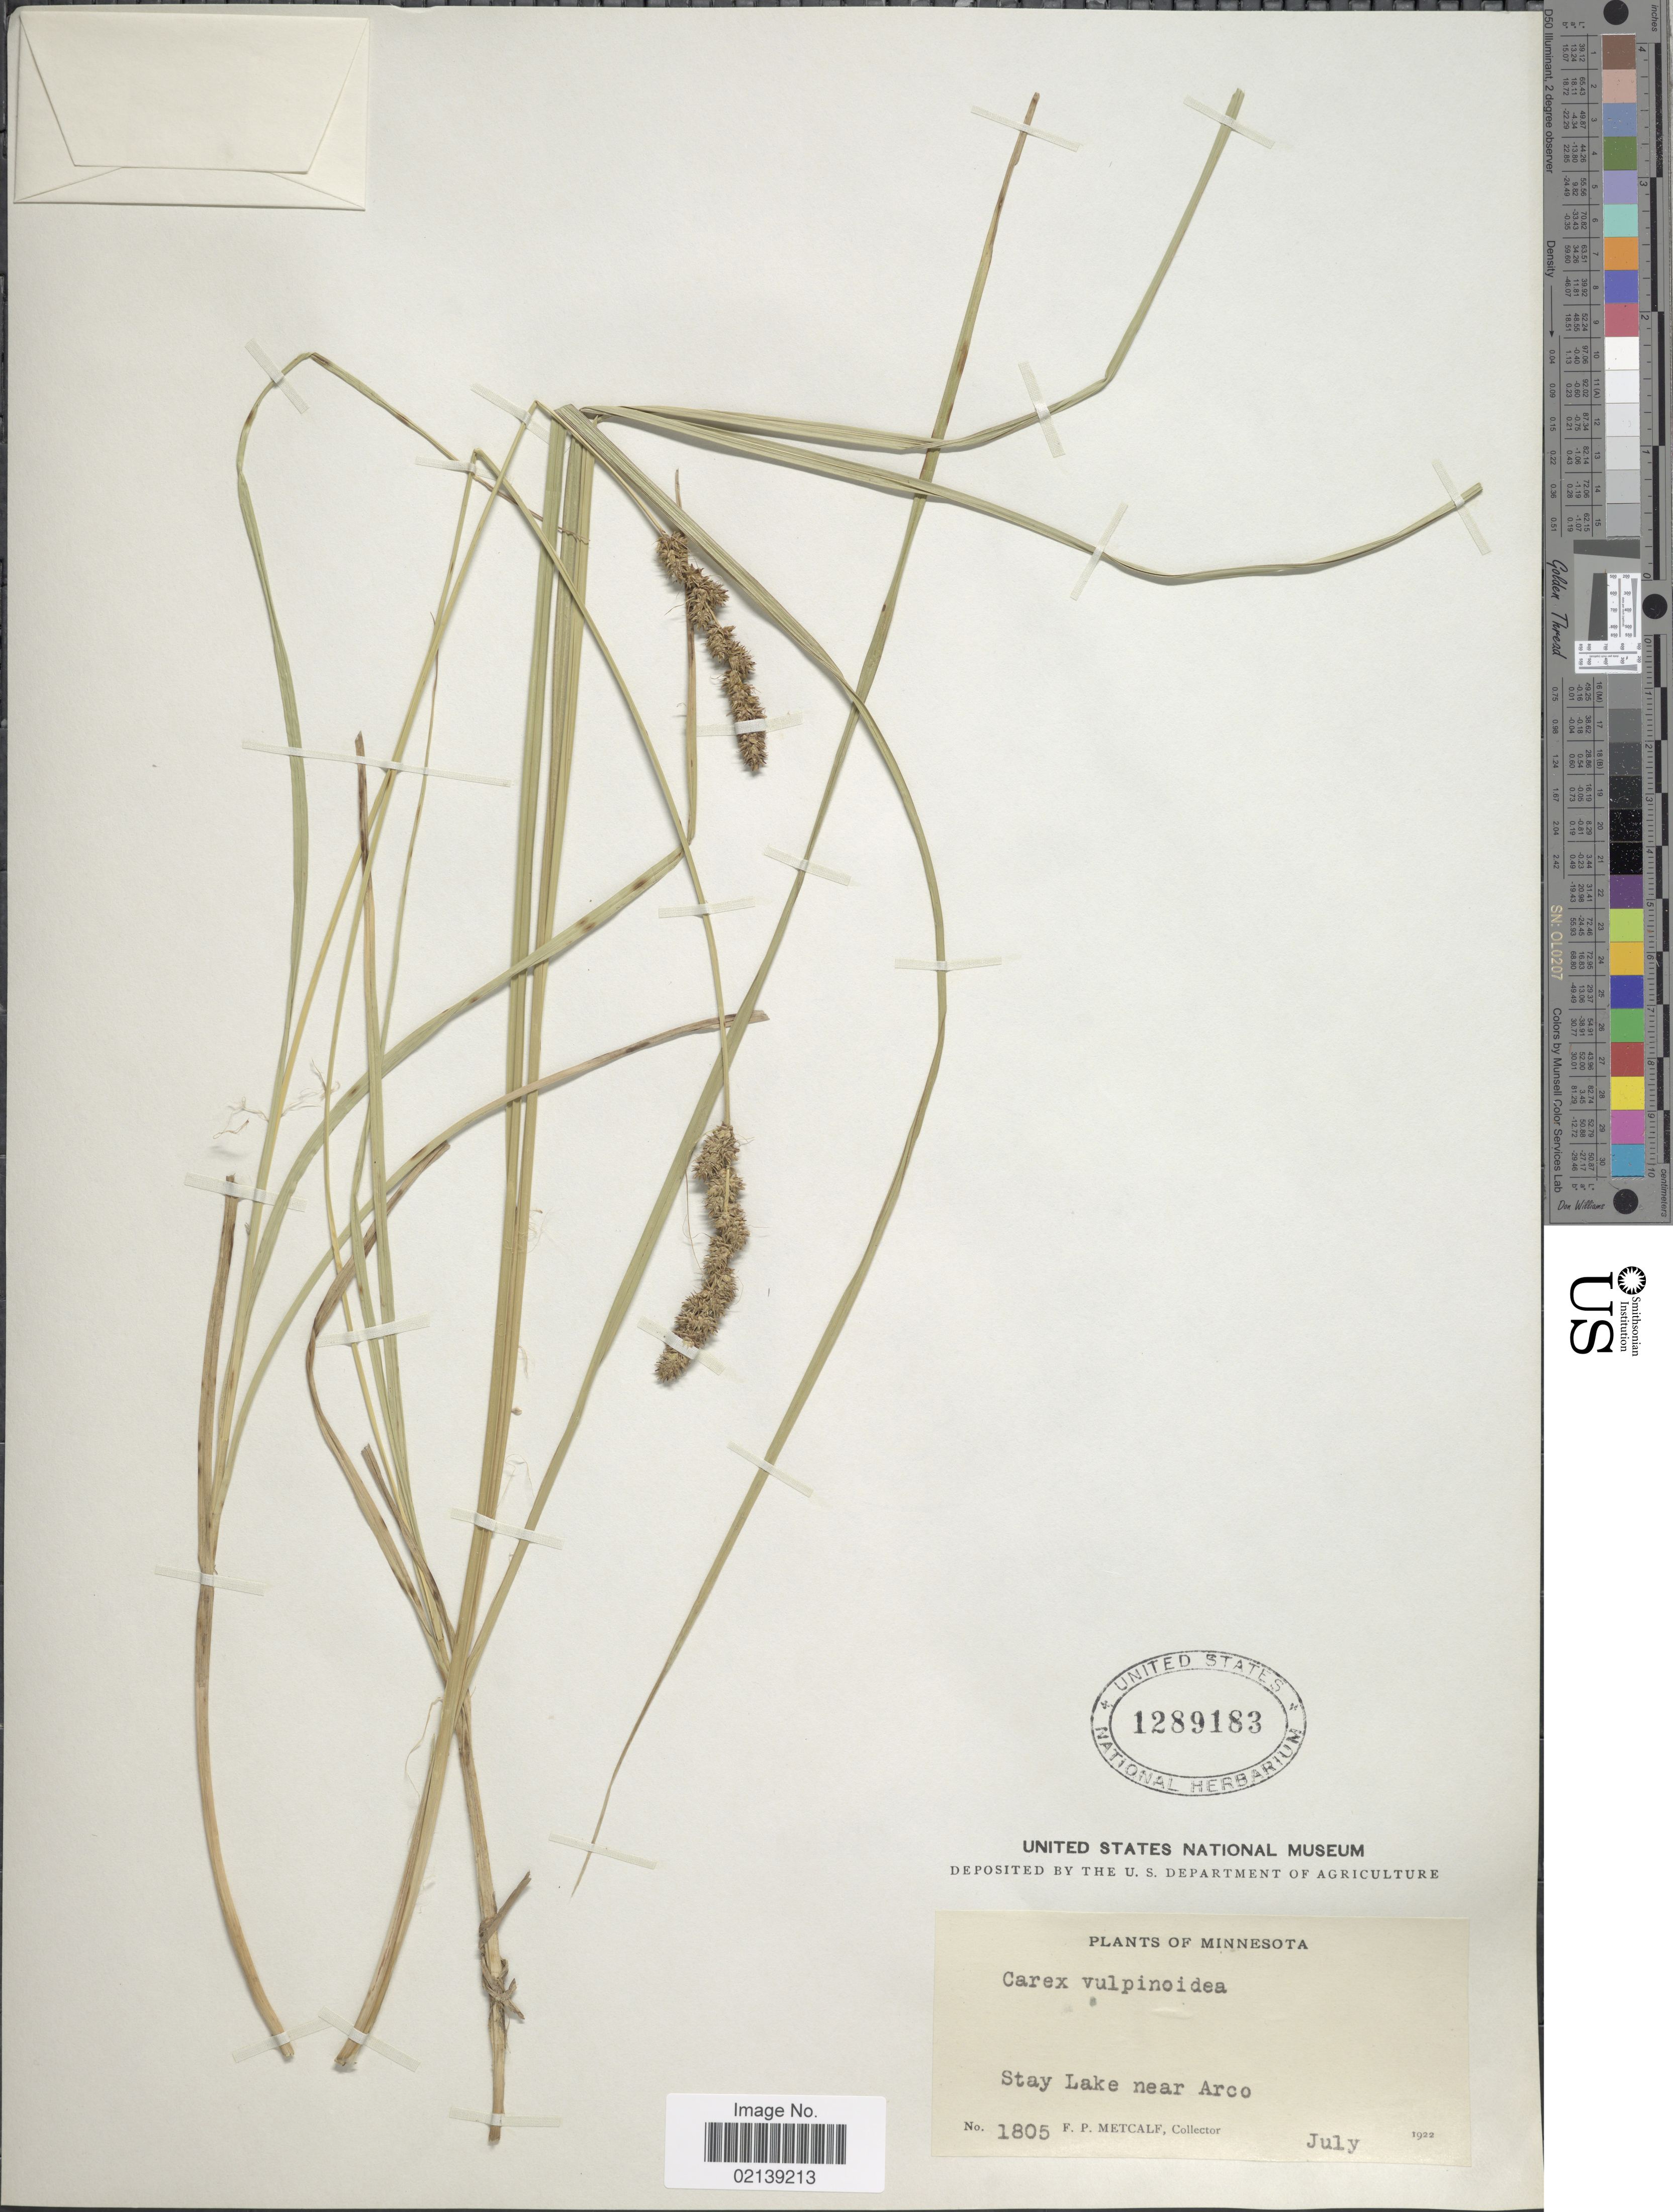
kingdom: Plantae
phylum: Tracheophyta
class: Liliopsida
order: Poales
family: Cyperaceae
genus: Carex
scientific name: Carex vulpinoidea Michx.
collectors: F. Metcalf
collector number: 1805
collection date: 1922-07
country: United States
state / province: Minnesota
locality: Stay Lake near Arco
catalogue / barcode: US 1289183